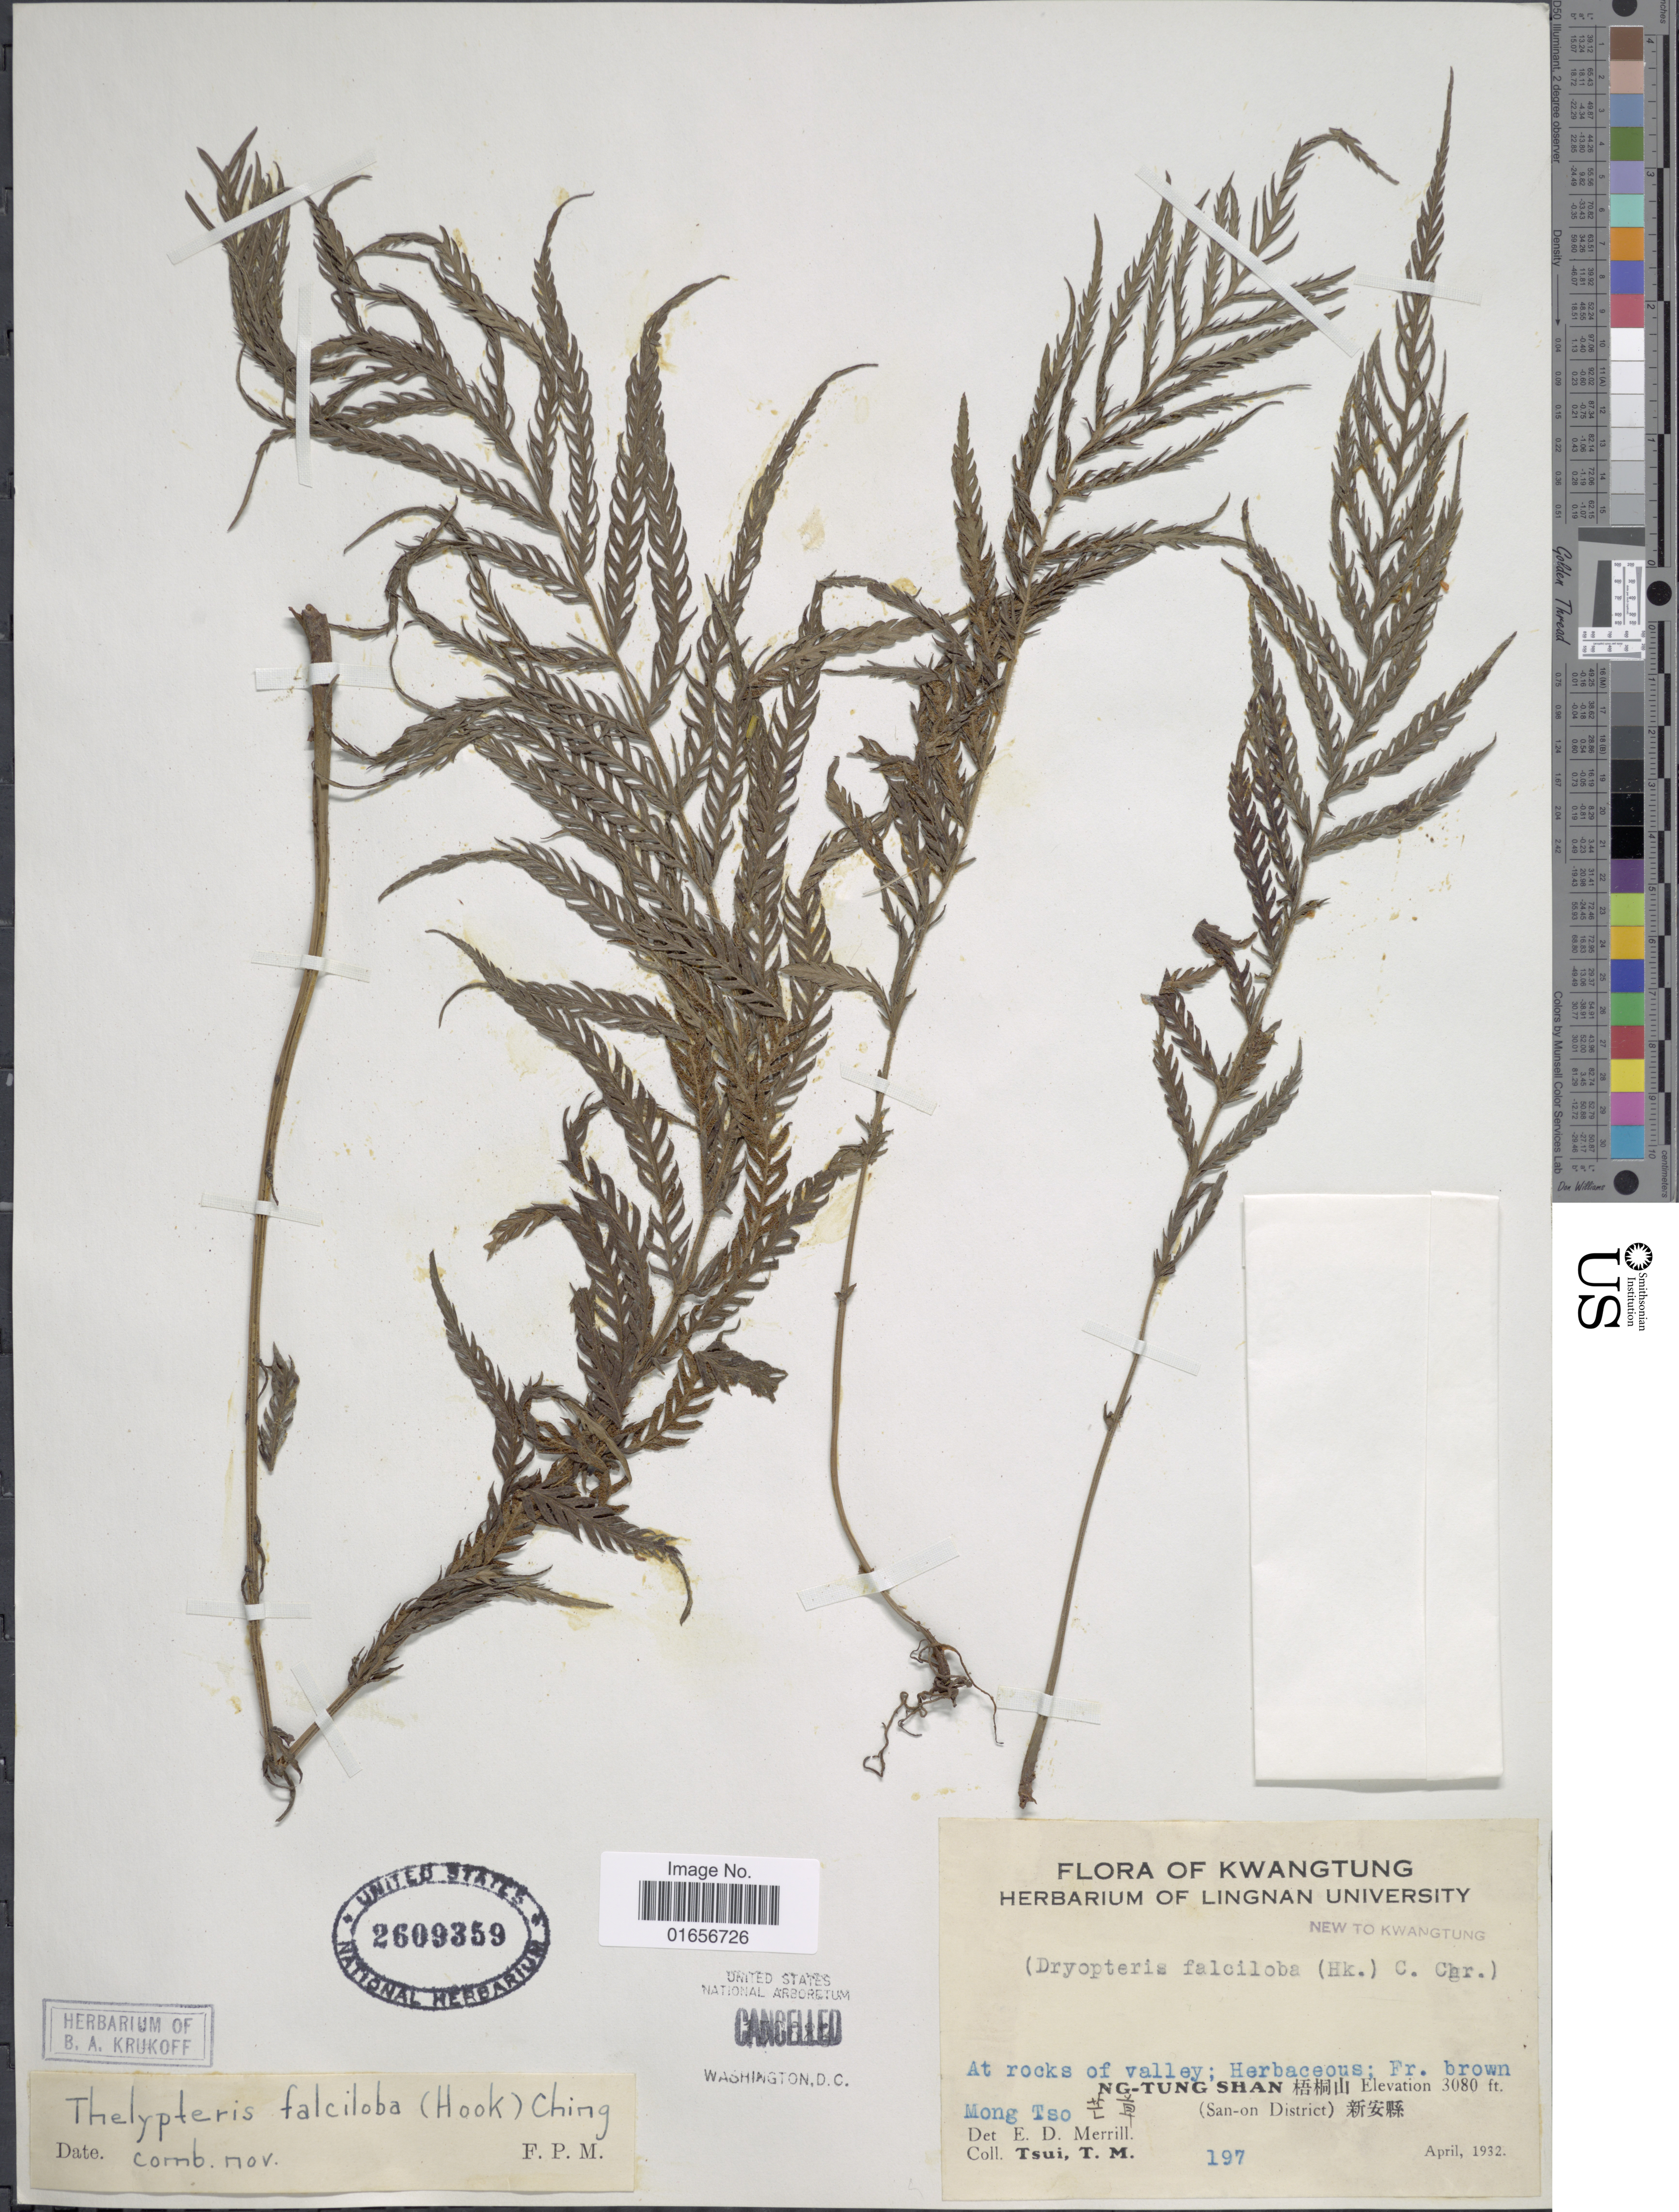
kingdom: Plantae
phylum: Tracheophyta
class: Polypodiopsida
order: Polypodiales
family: Thelypteridaceae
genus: Pseudocyclosorus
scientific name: Pseudocyclosorus falcilobus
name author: (Hook.) Ching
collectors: T. Tsui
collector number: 197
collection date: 1932-04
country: China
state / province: Guangdong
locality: Kwatung,New to Kwangtung. Ng-Tung Shan, Mong Tso, (San-On District)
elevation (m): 939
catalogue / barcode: US 2609359